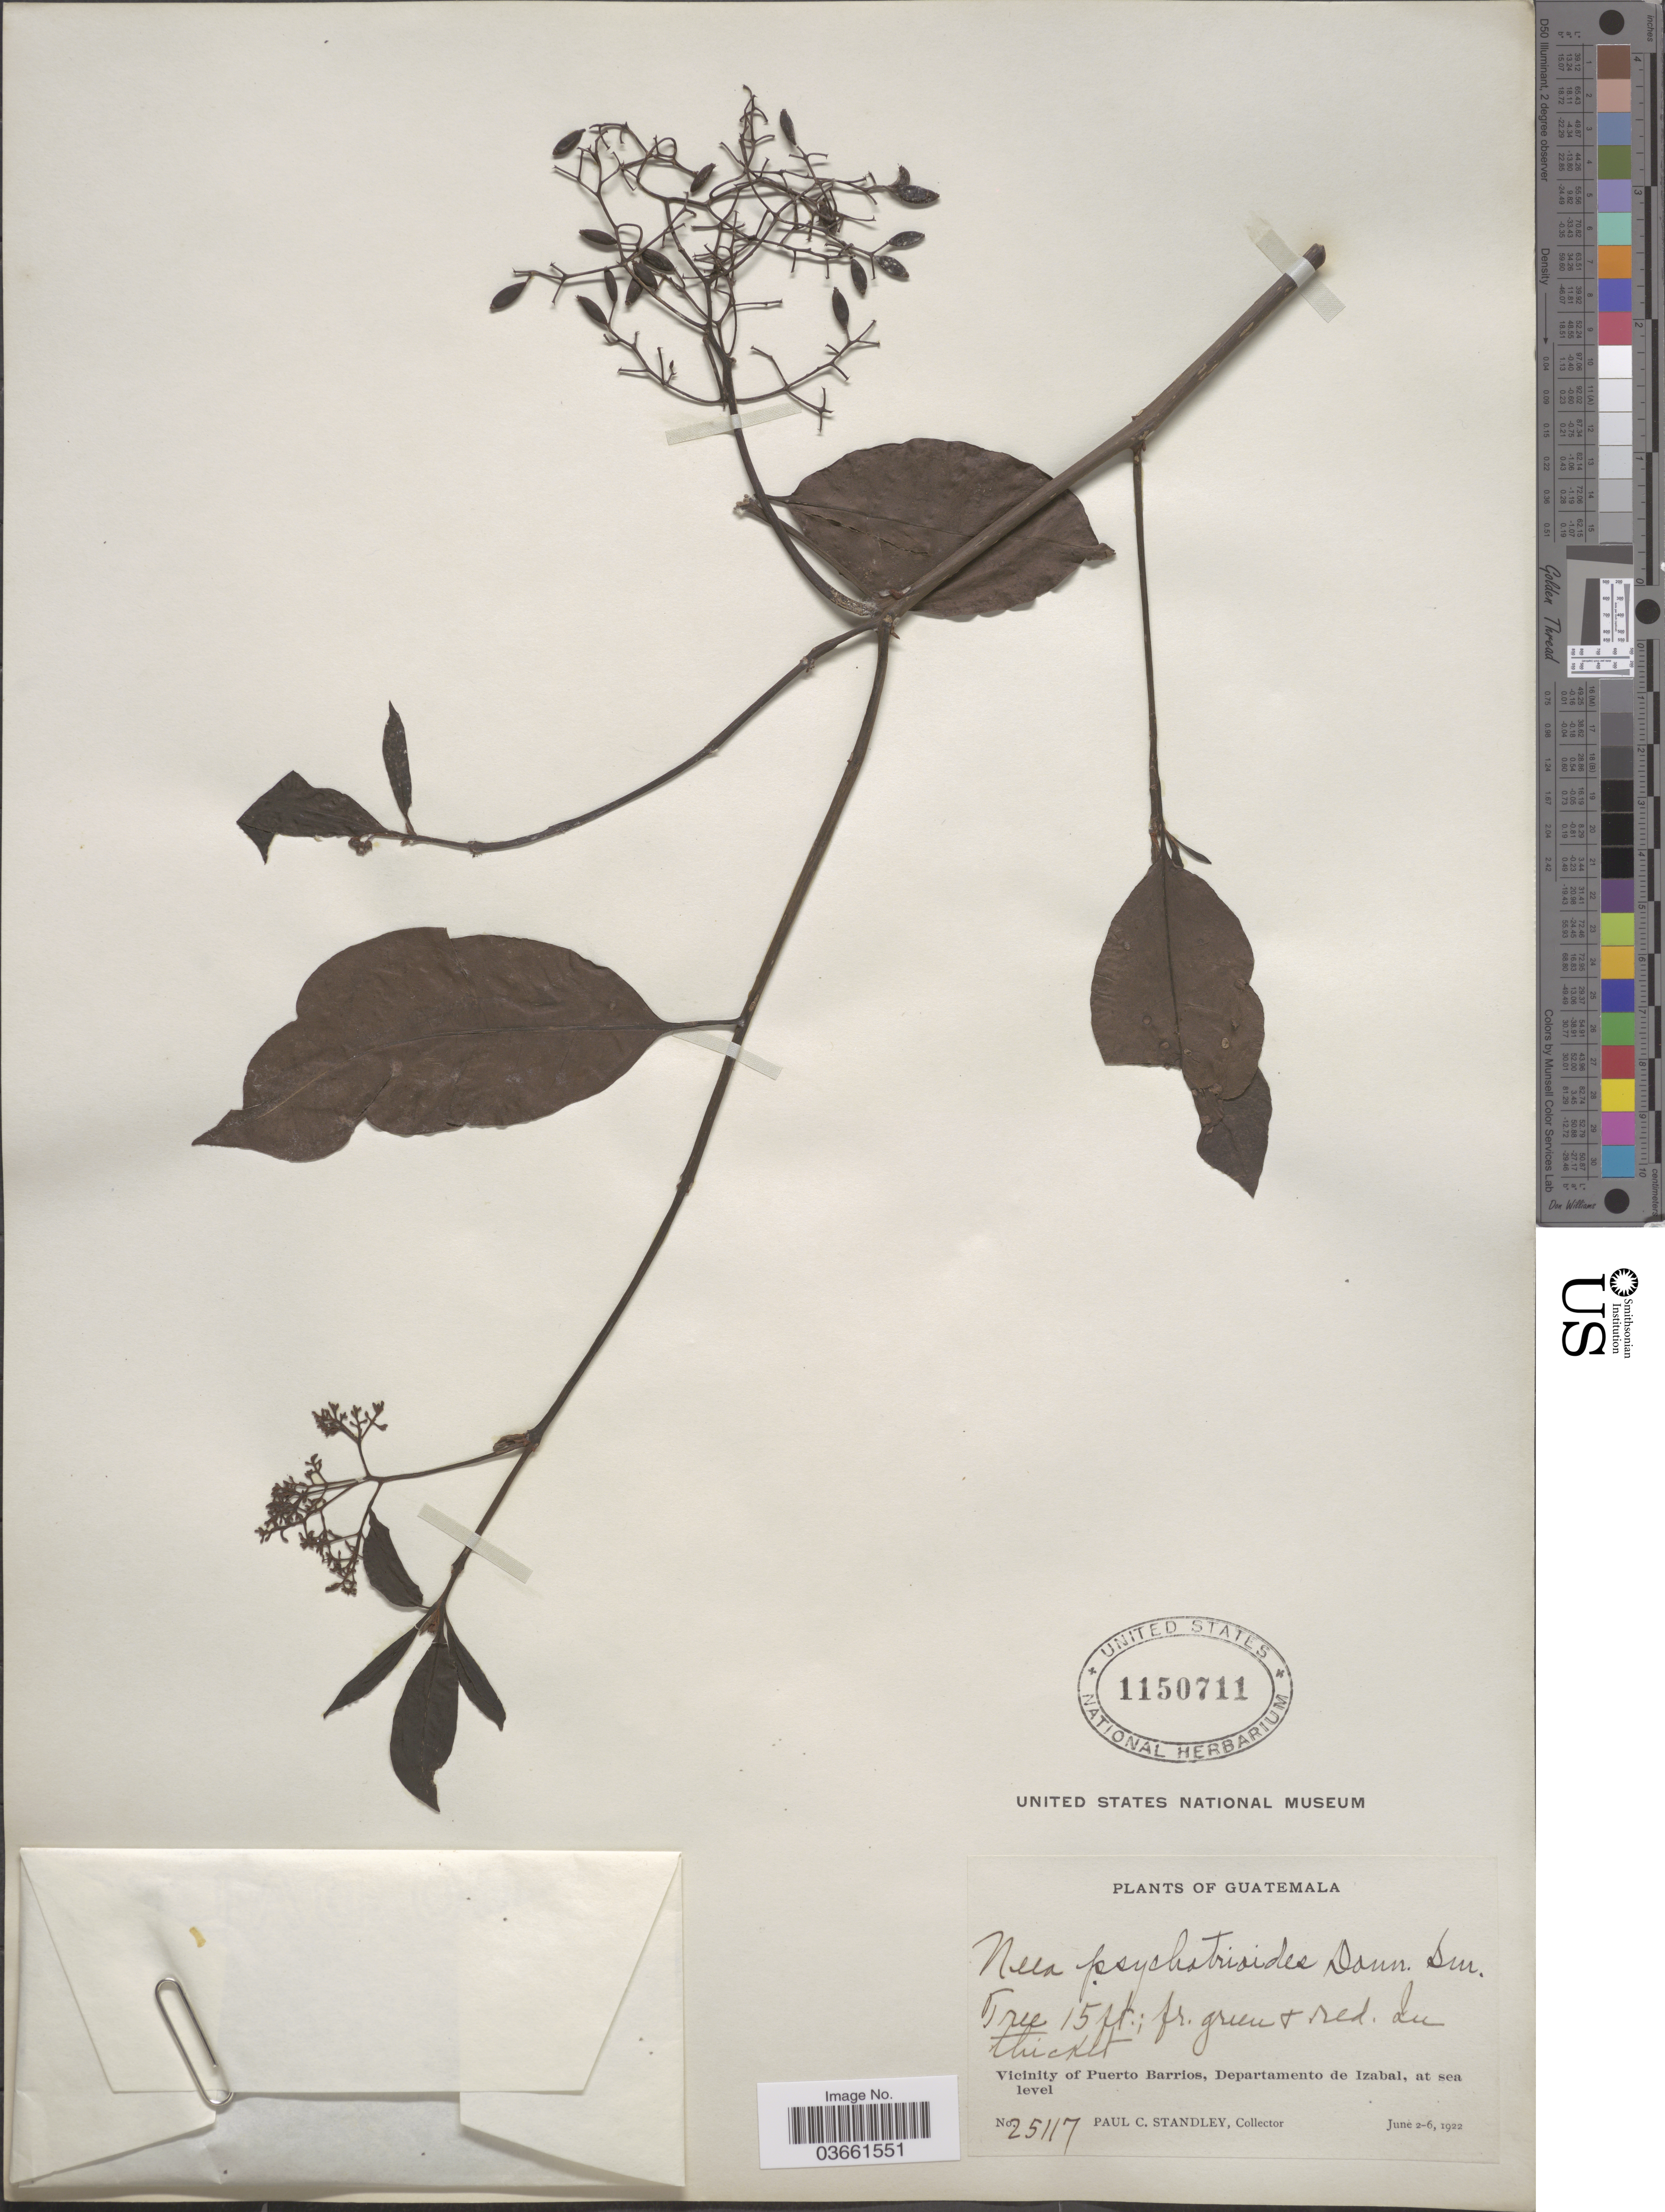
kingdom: Plantae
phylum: Tracheophyta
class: Magnoliopsida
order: Caryophyllales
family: Nyctaginaceae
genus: Neea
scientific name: Neea psychotrioides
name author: Donn. Sm.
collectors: P. C. Standley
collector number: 25117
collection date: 1922-06-02/1922-06-06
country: Guatemala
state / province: Izabal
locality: Vicinity of Puerto Barrios, Departamento de Izabal.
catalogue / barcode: US 1150711